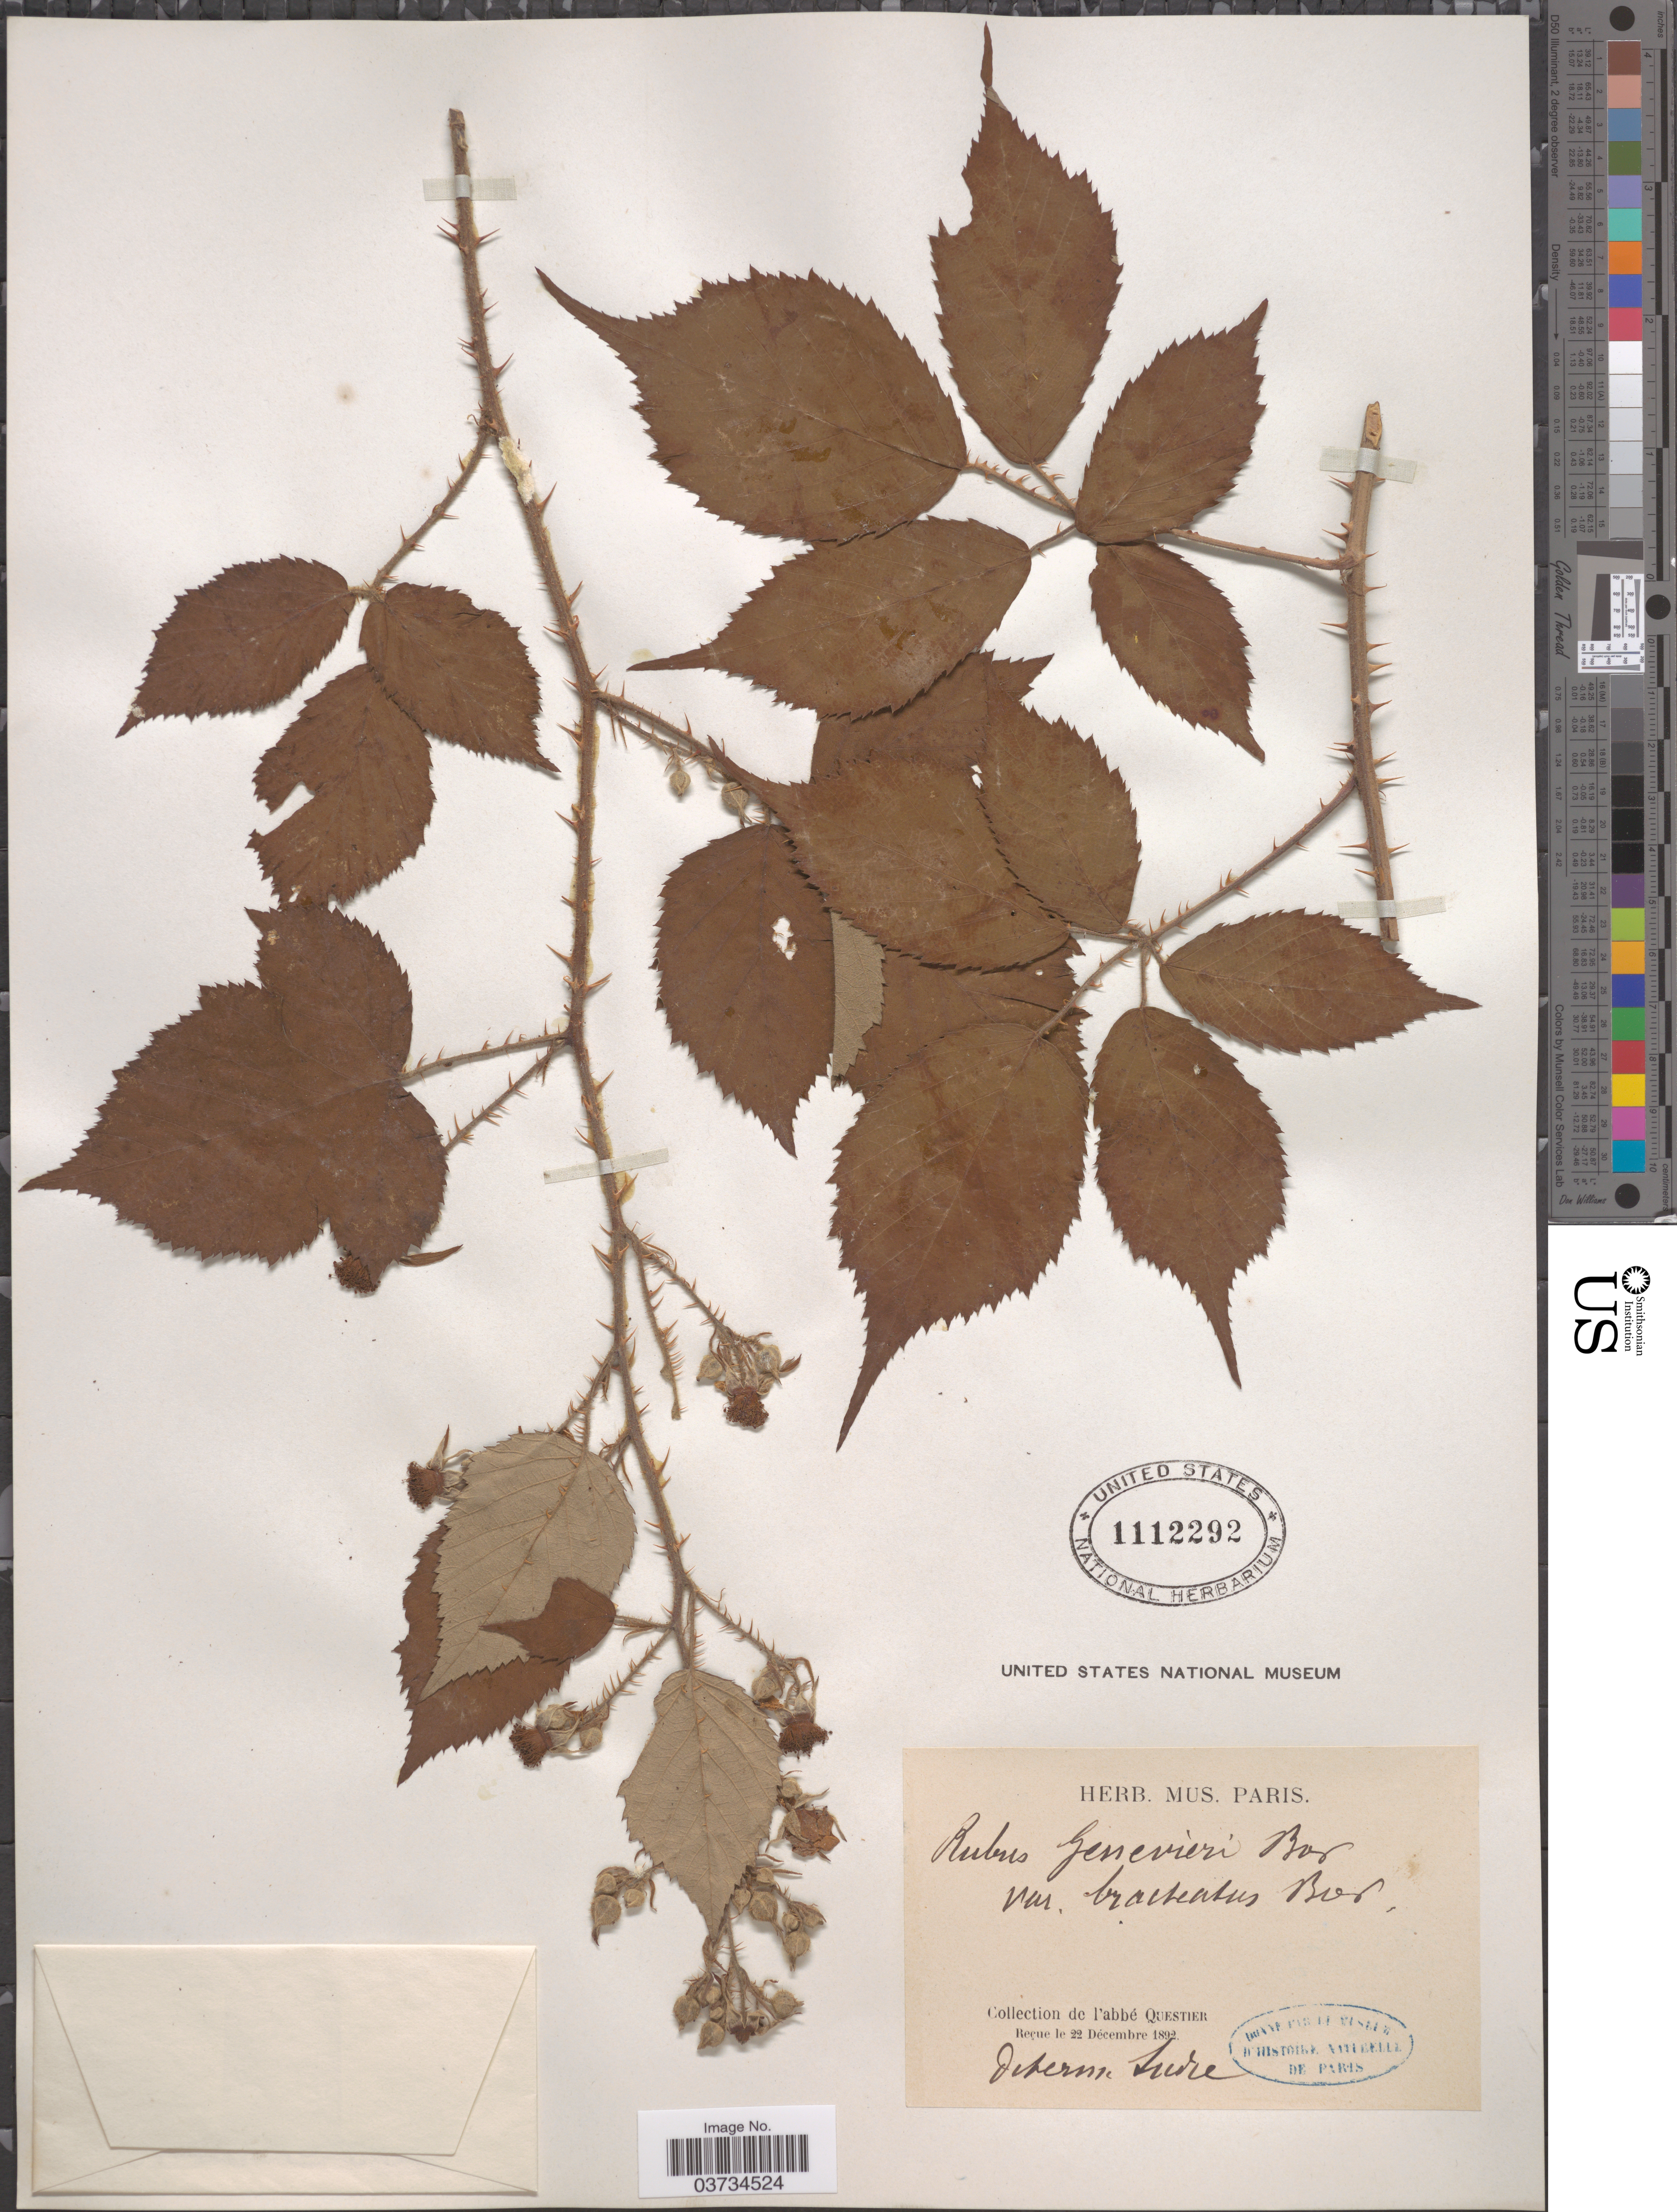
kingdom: Plantae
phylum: Tracheophyta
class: Magnoliopsida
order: Rosales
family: Rosaceae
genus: Rubus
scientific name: Rubus genevieri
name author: Boreau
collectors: A. Questier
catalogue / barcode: US 1112292